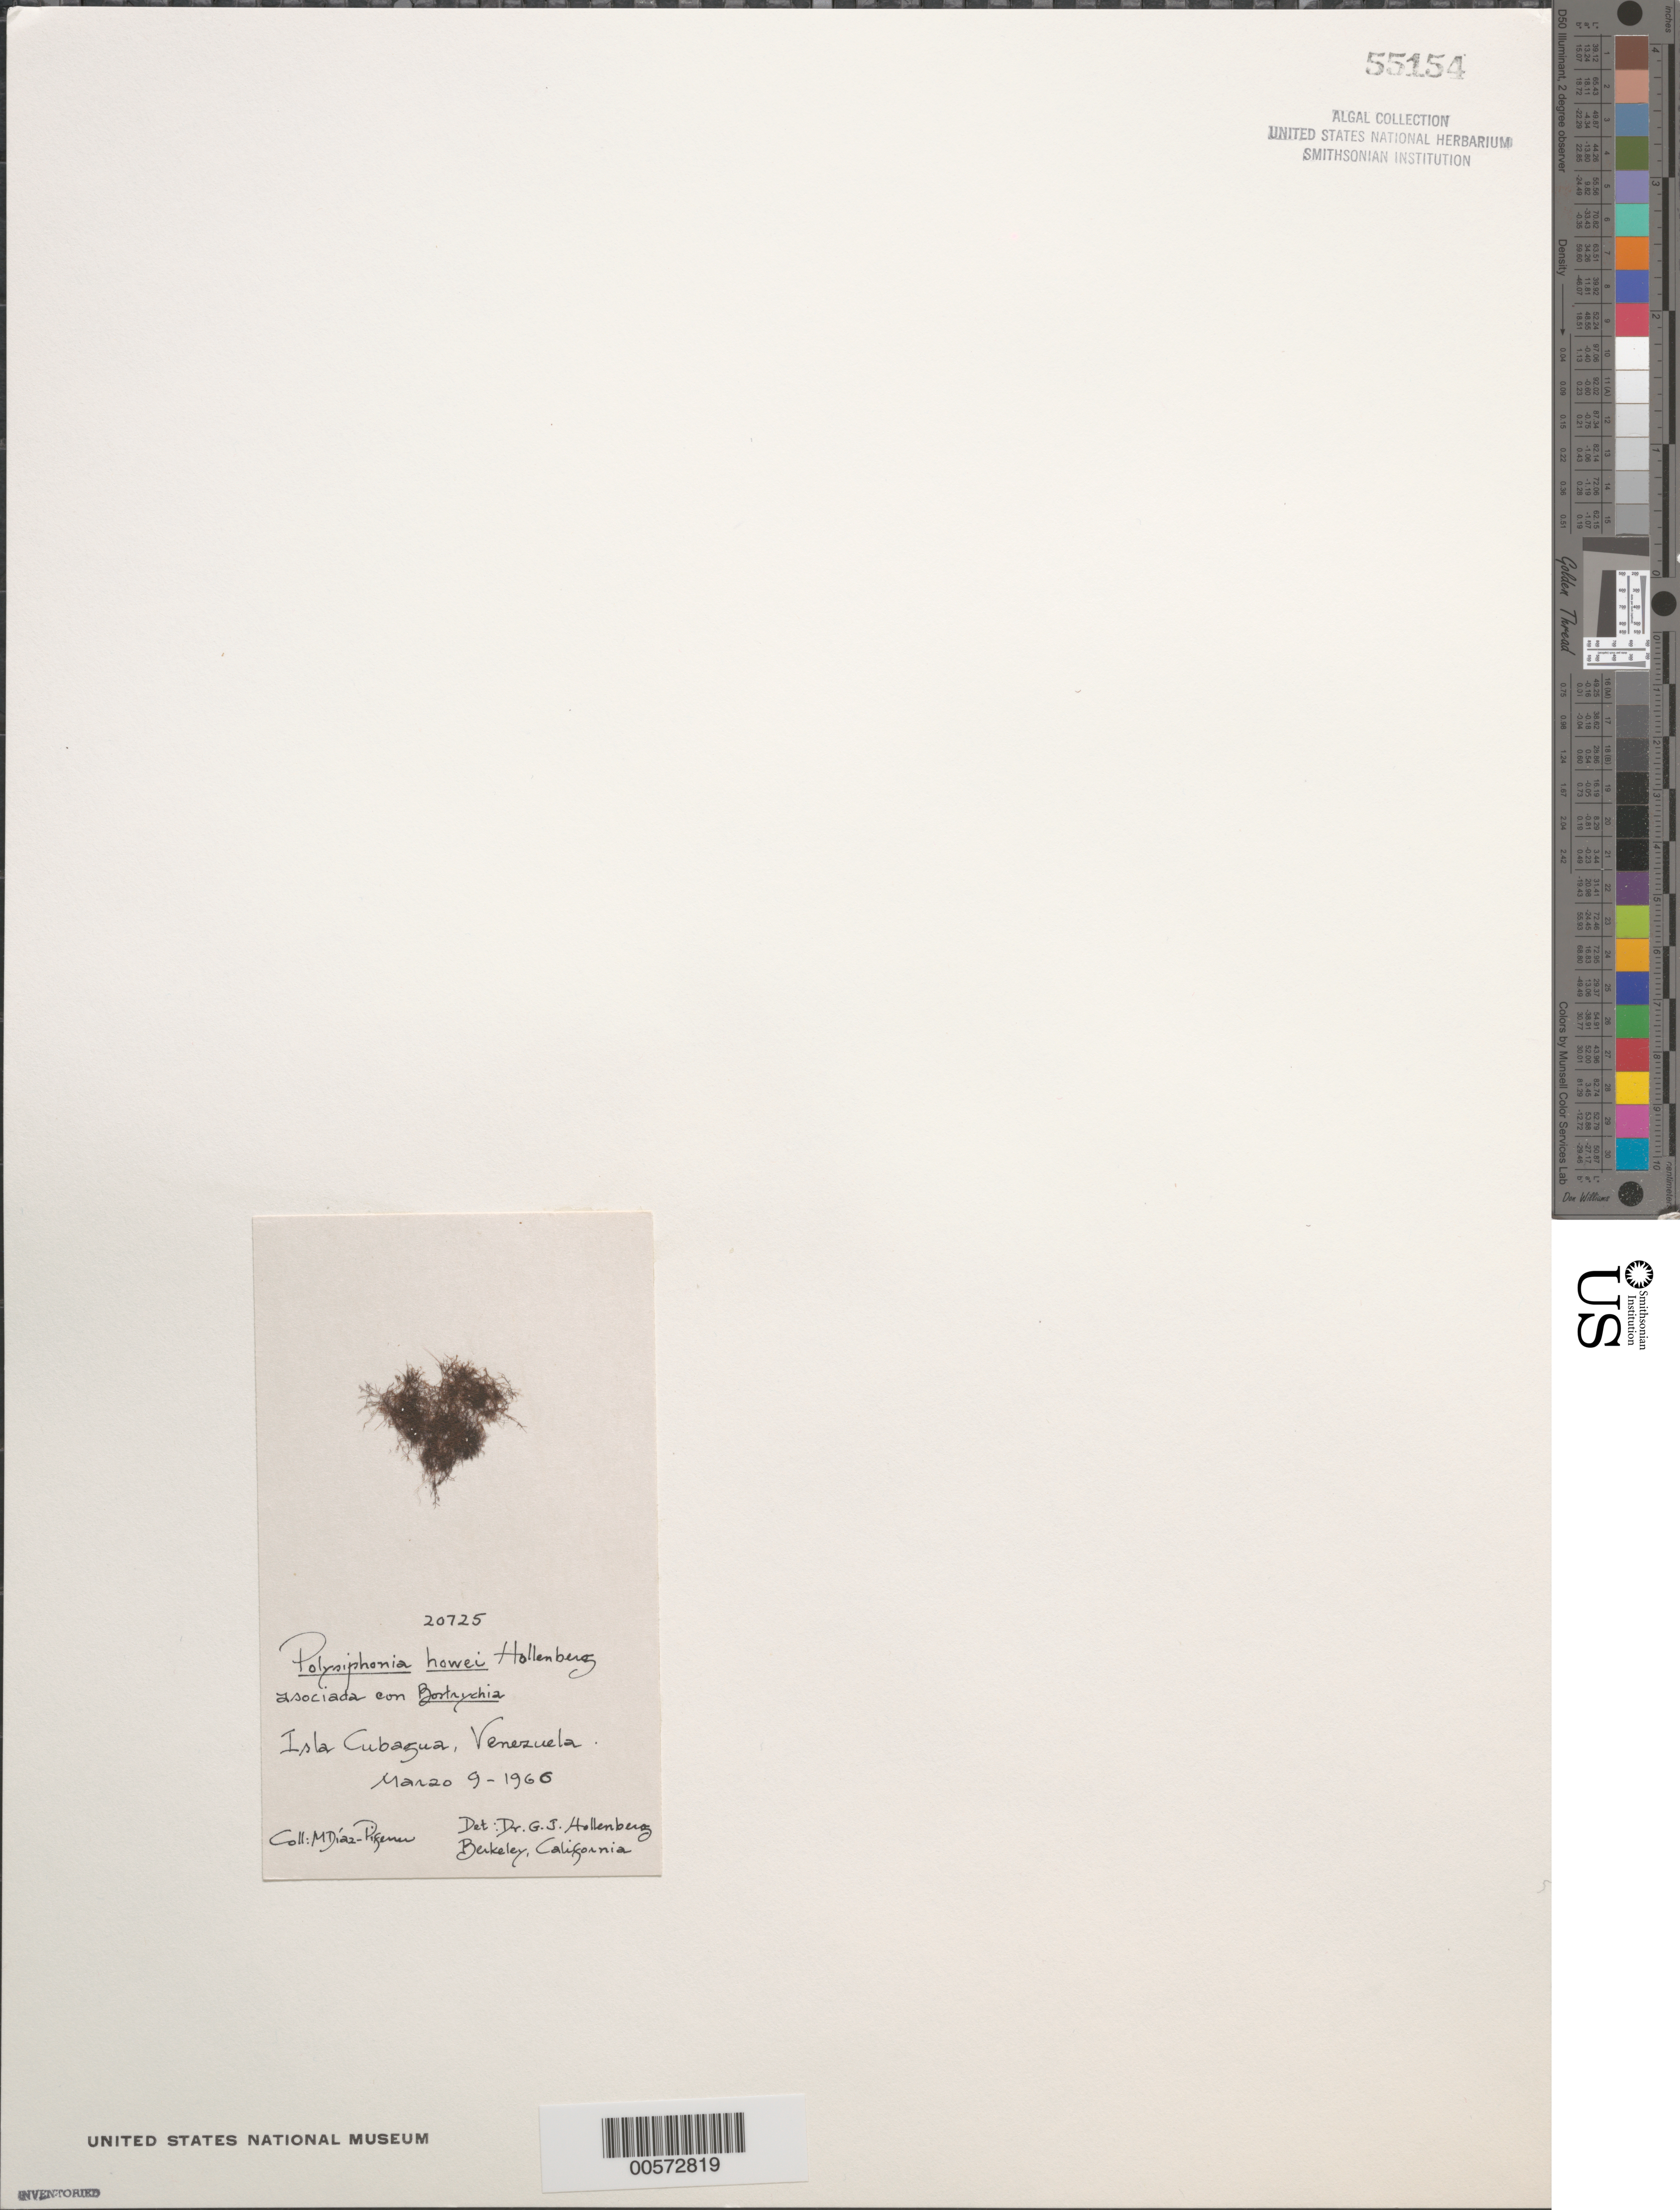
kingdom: Plantae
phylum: Rhodophyta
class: Florideophyceae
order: Ceramiales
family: Rhodomelaceae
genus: Wilsonosiphonia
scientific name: Wilsonosiphonia howei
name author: (Hollenb.) D.E.Bustamante et al.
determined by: Algae name updating Project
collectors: M. Diaz-Piferrer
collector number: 20725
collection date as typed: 09 Mar 1966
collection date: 1966-03-09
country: Venezuela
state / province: Nueva Esparta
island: Cubagua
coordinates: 10 49' N, 64 11' W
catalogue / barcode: US 55154